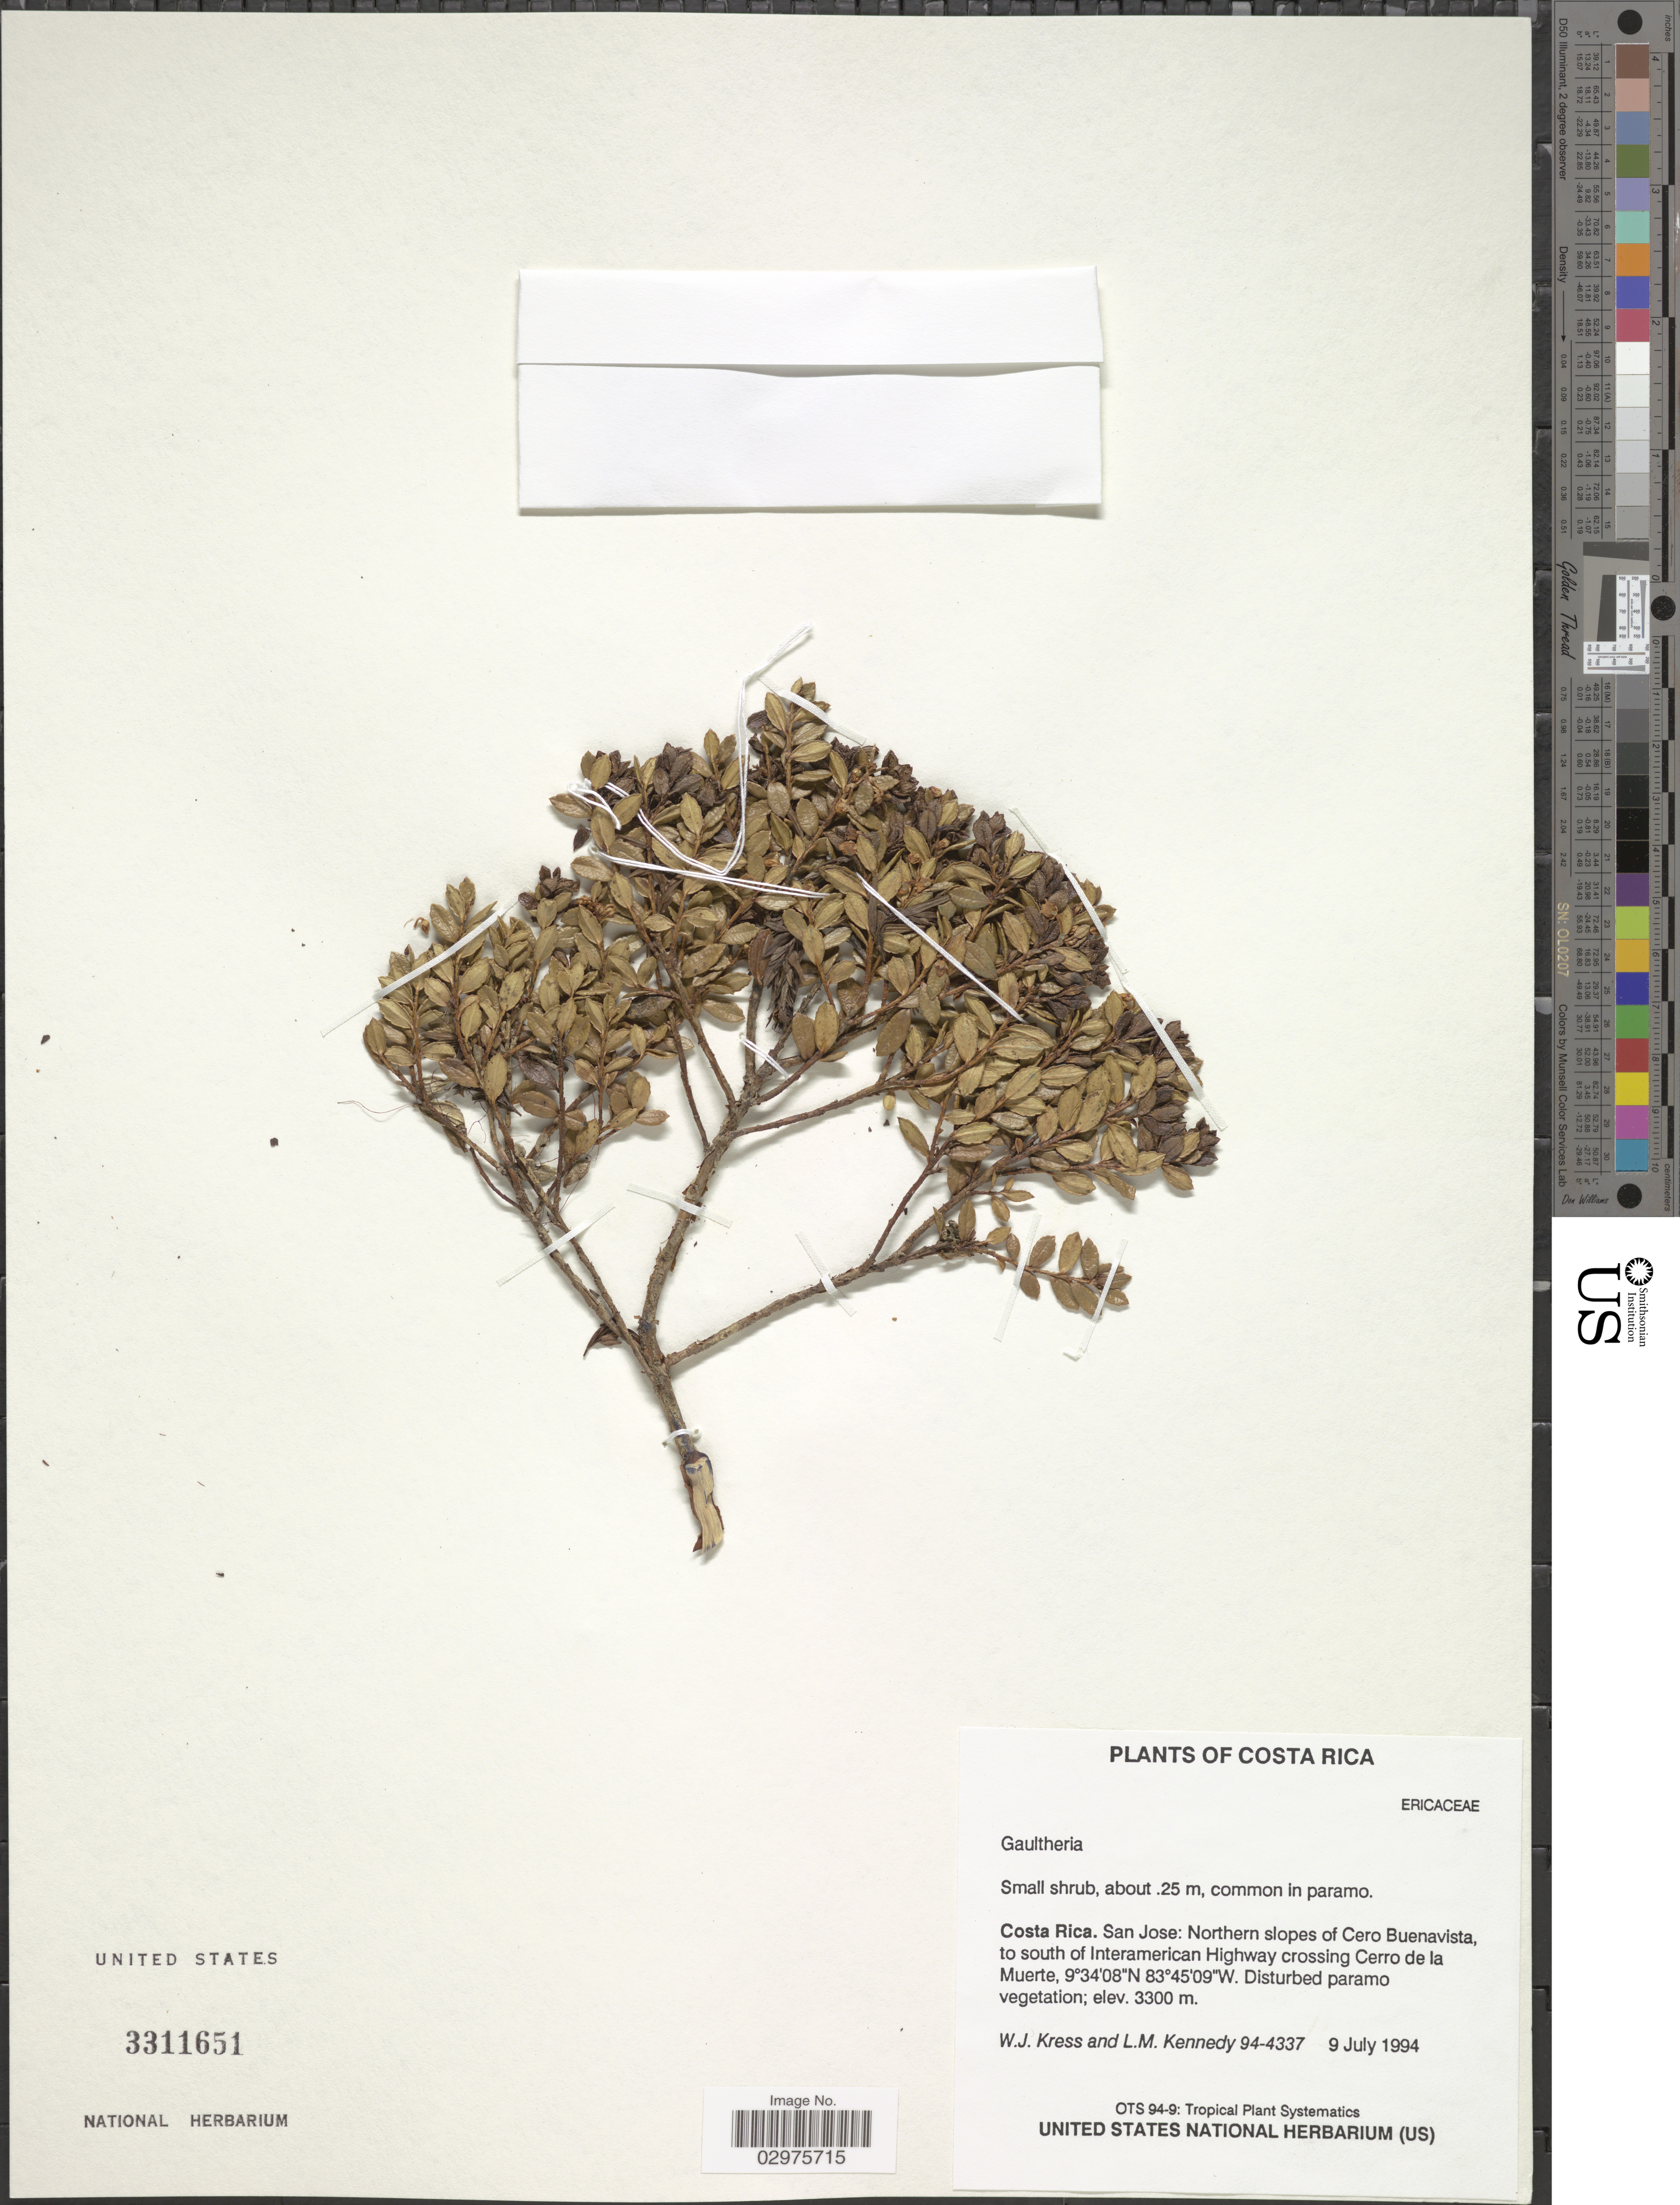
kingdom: Plantae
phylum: Tracheophyta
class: Magnoliopsida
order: Ericales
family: Ericaceae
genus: Gaultheria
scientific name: Gaultheria sp.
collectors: W. J. Kress & L. M. Kennedy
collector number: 94-4337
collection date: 1994-07-09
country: Costa Rica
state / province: San José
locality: Northern slopes of Cerro Buenavista, to south of Interamerican highway crossing Cerro de la Muerte.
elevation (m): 3300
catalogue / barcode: US 3311651